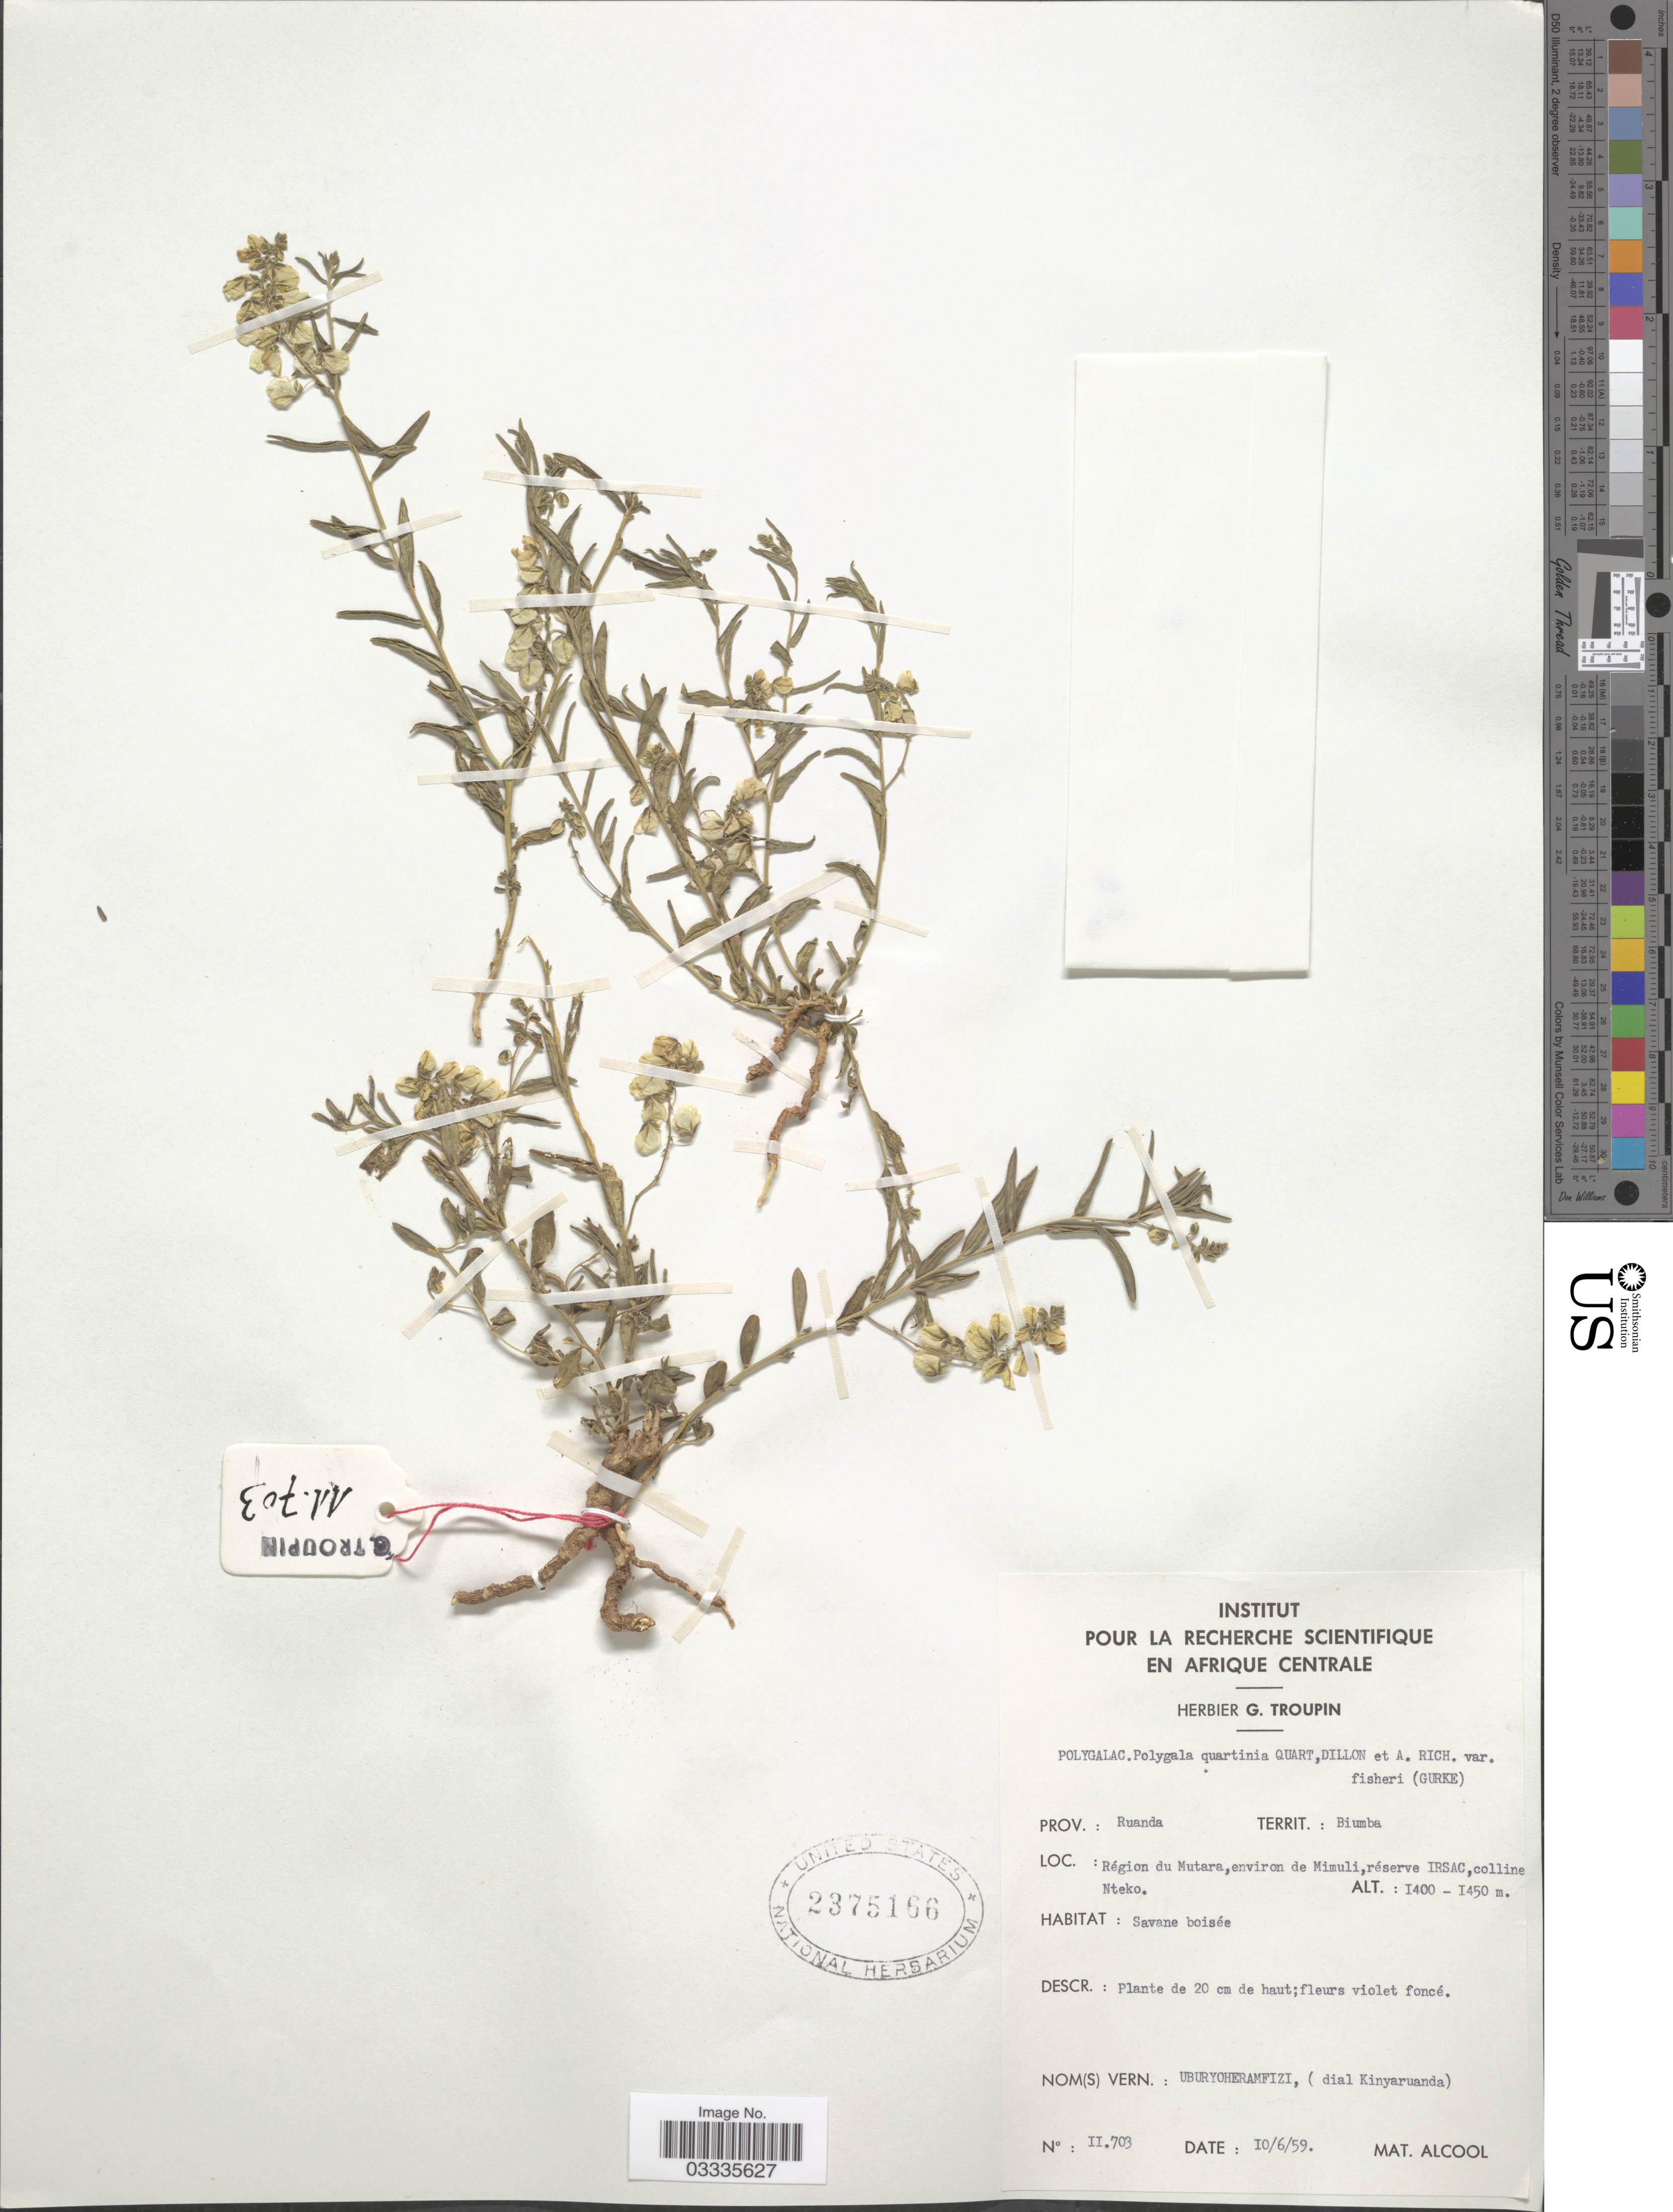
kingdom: Plantae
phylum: Tracheophyta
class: Magnoliopsida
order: Fabales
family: Polygalaceae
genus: Polygala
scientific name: Polygala quartiniana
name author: A. Rich.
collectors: G. Troupin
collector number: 11703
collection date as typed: Transcribed d/m/y: 10/6/59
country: Rwanda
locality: Prov.: Ruanda Territ.: Biumba. Région du Mutara, environ de Mimuli, réserve IRSAC, colline Nteko.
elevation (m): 1400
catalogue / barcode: US 2375166